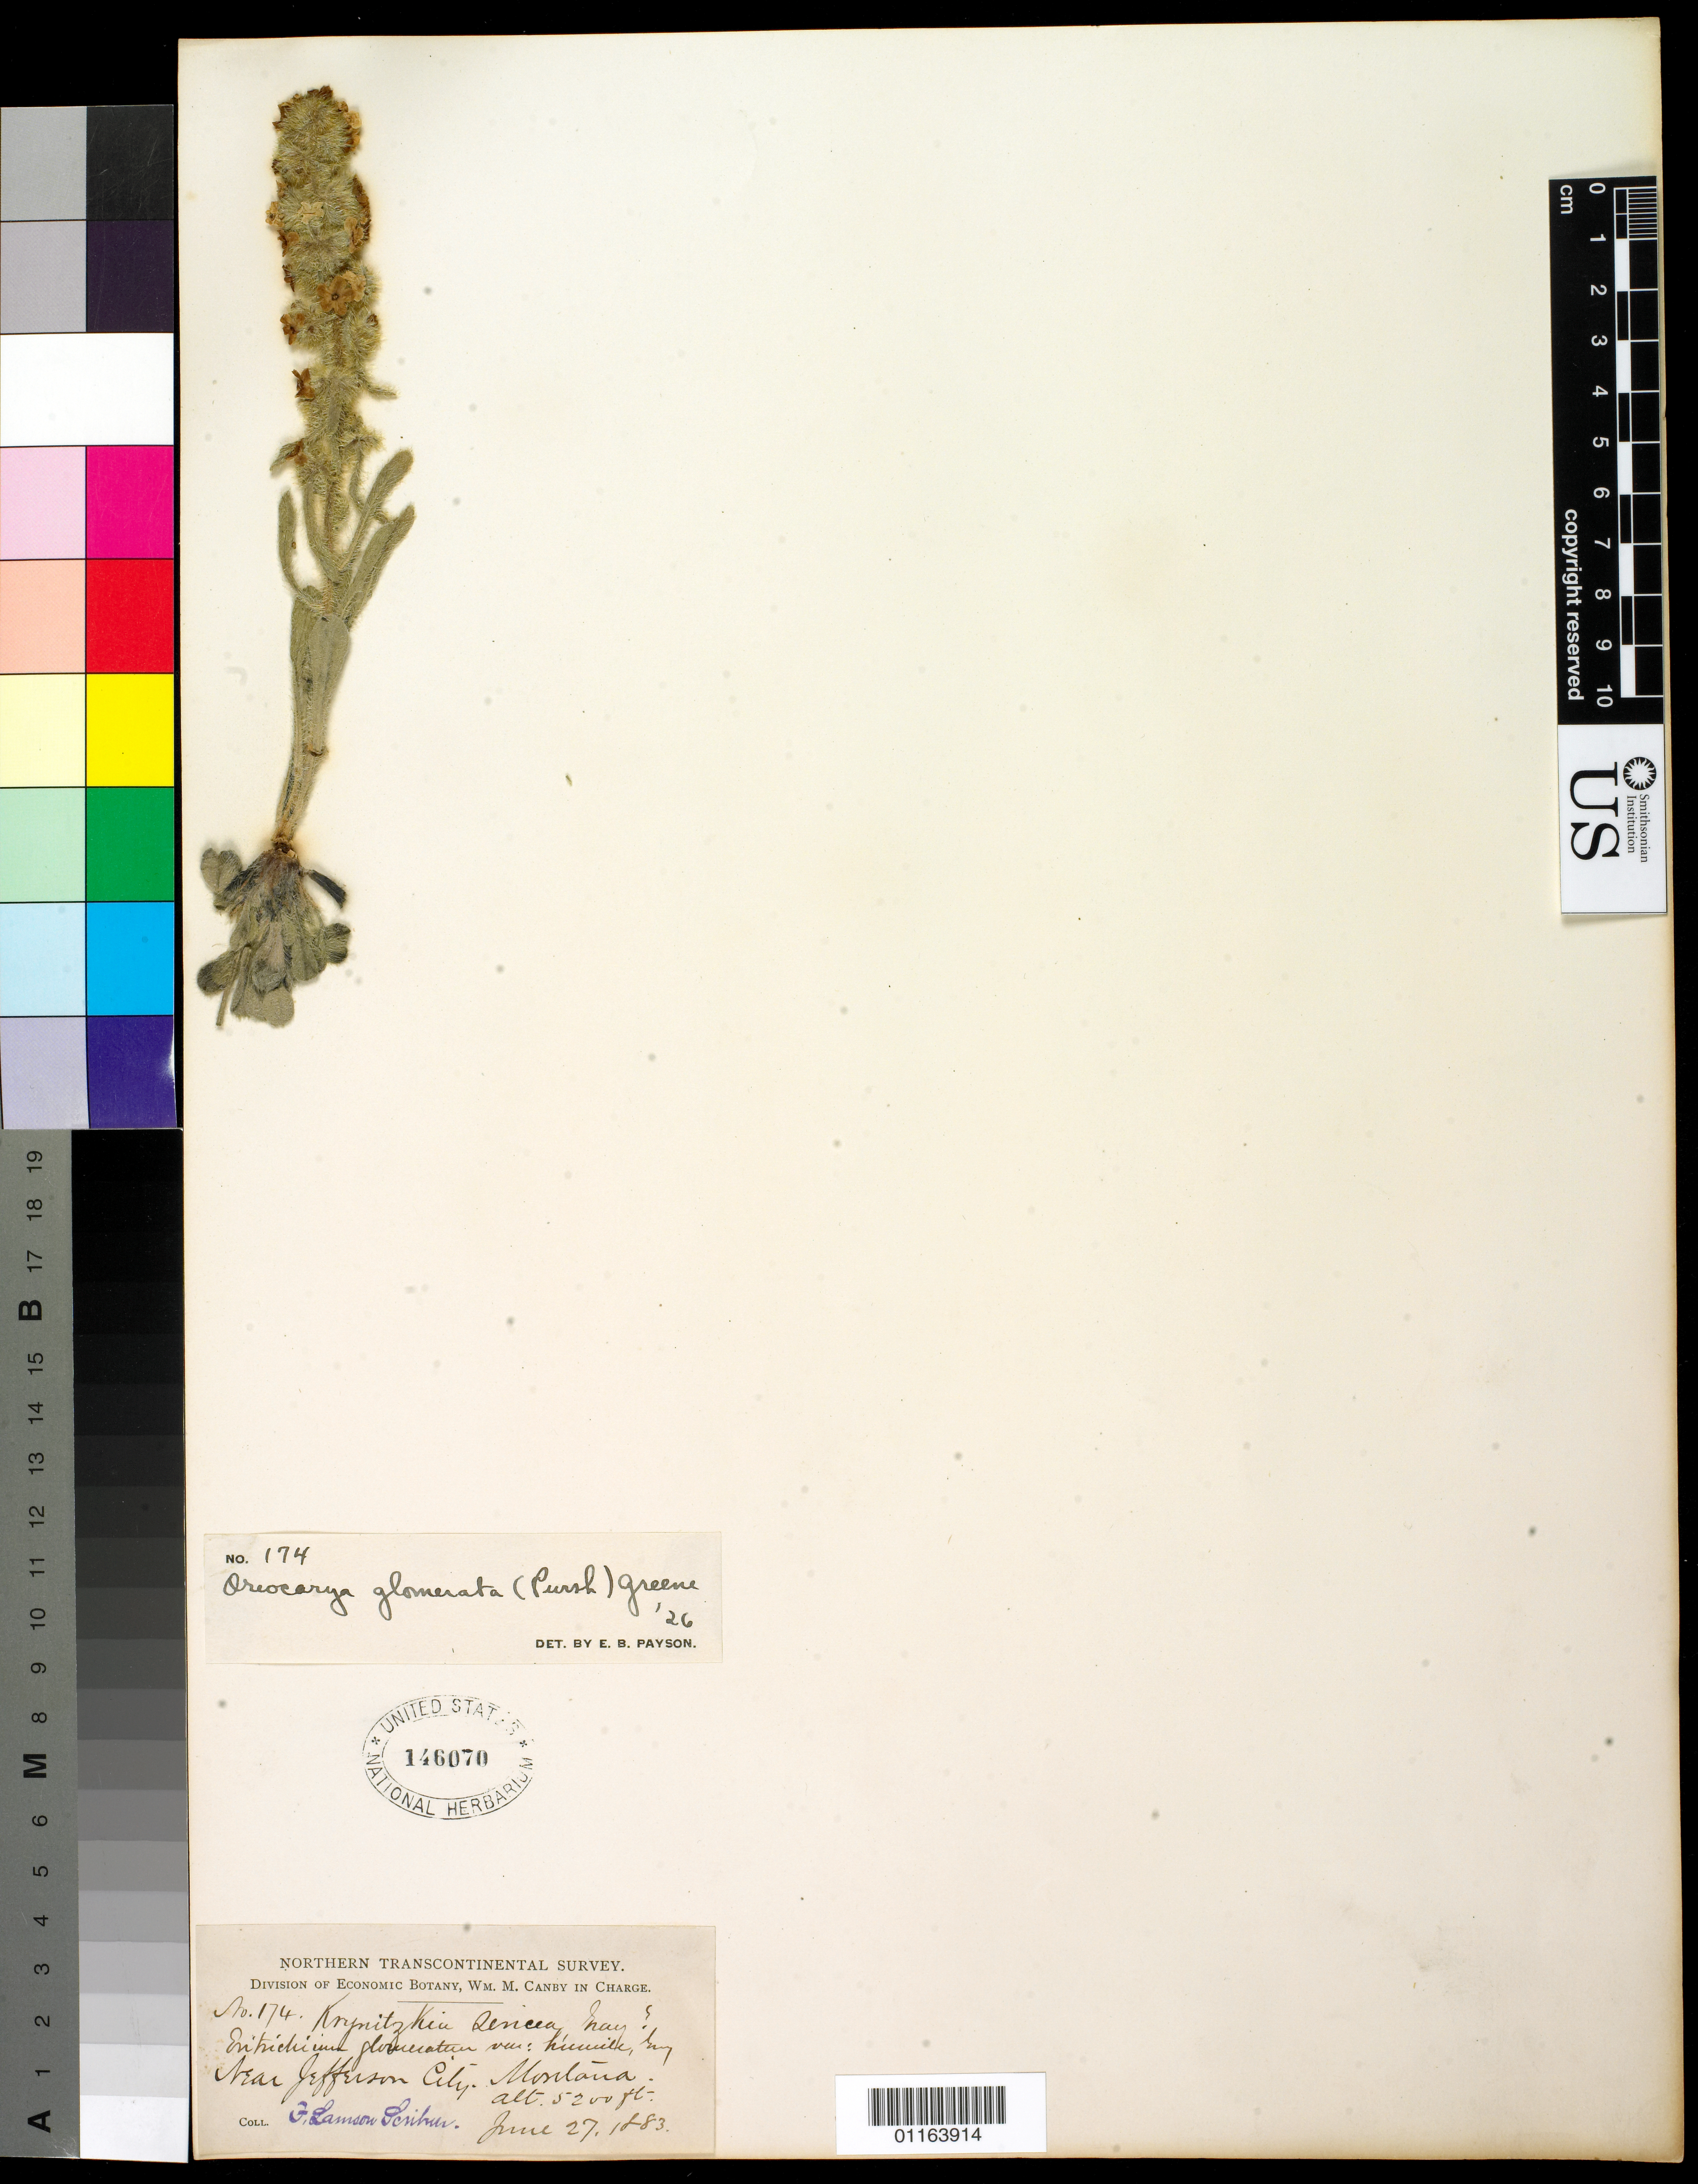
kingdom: Plantae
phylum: Tracheophyta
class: Magnoliopsida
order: Boraginales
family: Boraginaceae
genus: Oreocarya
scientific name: Oreocarya glomerata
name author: (Pursh) Greene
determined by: Payson, E. B.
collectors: F. L. Scribner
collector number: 174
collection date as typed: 27 Jun 1883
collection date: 1883-06-27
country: United States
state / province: Montana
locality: near Jefferson City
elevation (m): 1585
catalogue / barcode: US 146070